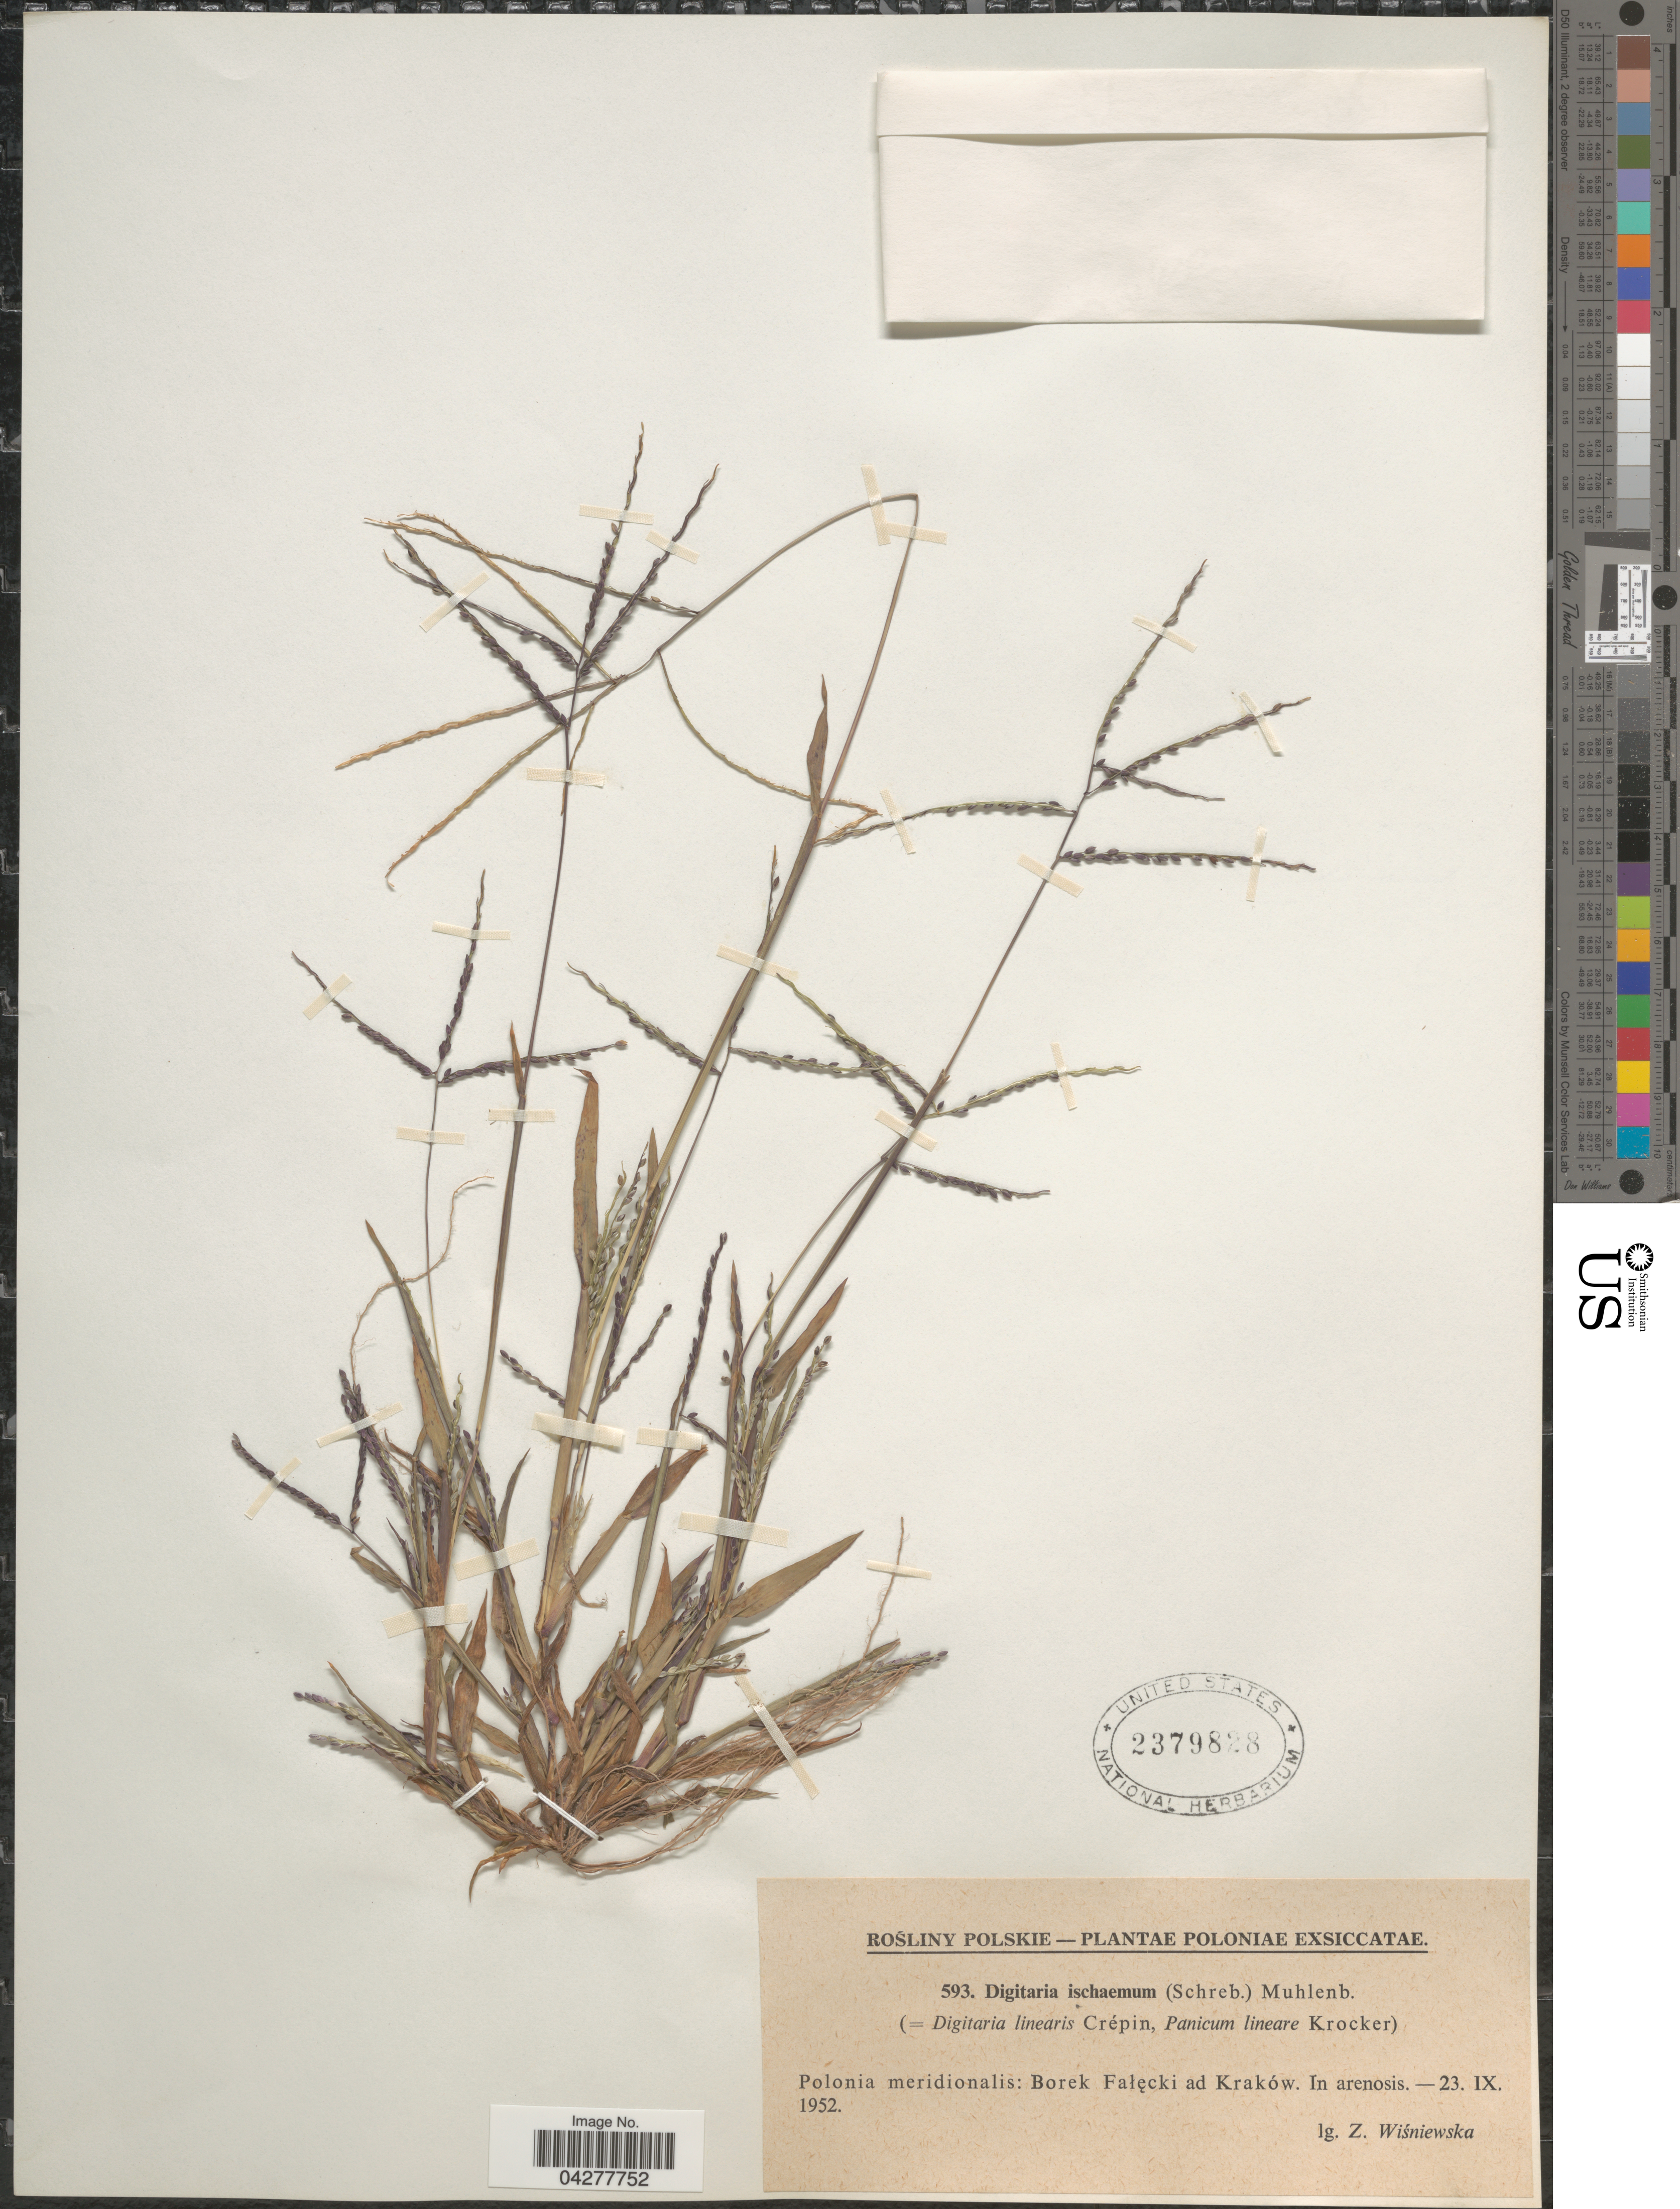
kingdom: Plantae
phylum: Tracheophyta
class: Liliopsida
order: Poales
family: Poaceae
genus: Digitaria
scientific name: Digitaria ischaemum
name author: (Schreber) Schreber ex Muhl.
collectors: Z. Wisniewska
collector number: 593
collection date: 1952-09-23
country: Poland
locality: Poloniae. Polonia meridionalis: Borek Fałęcki ad Kraków. In arenosis.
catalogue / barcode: US 2379828